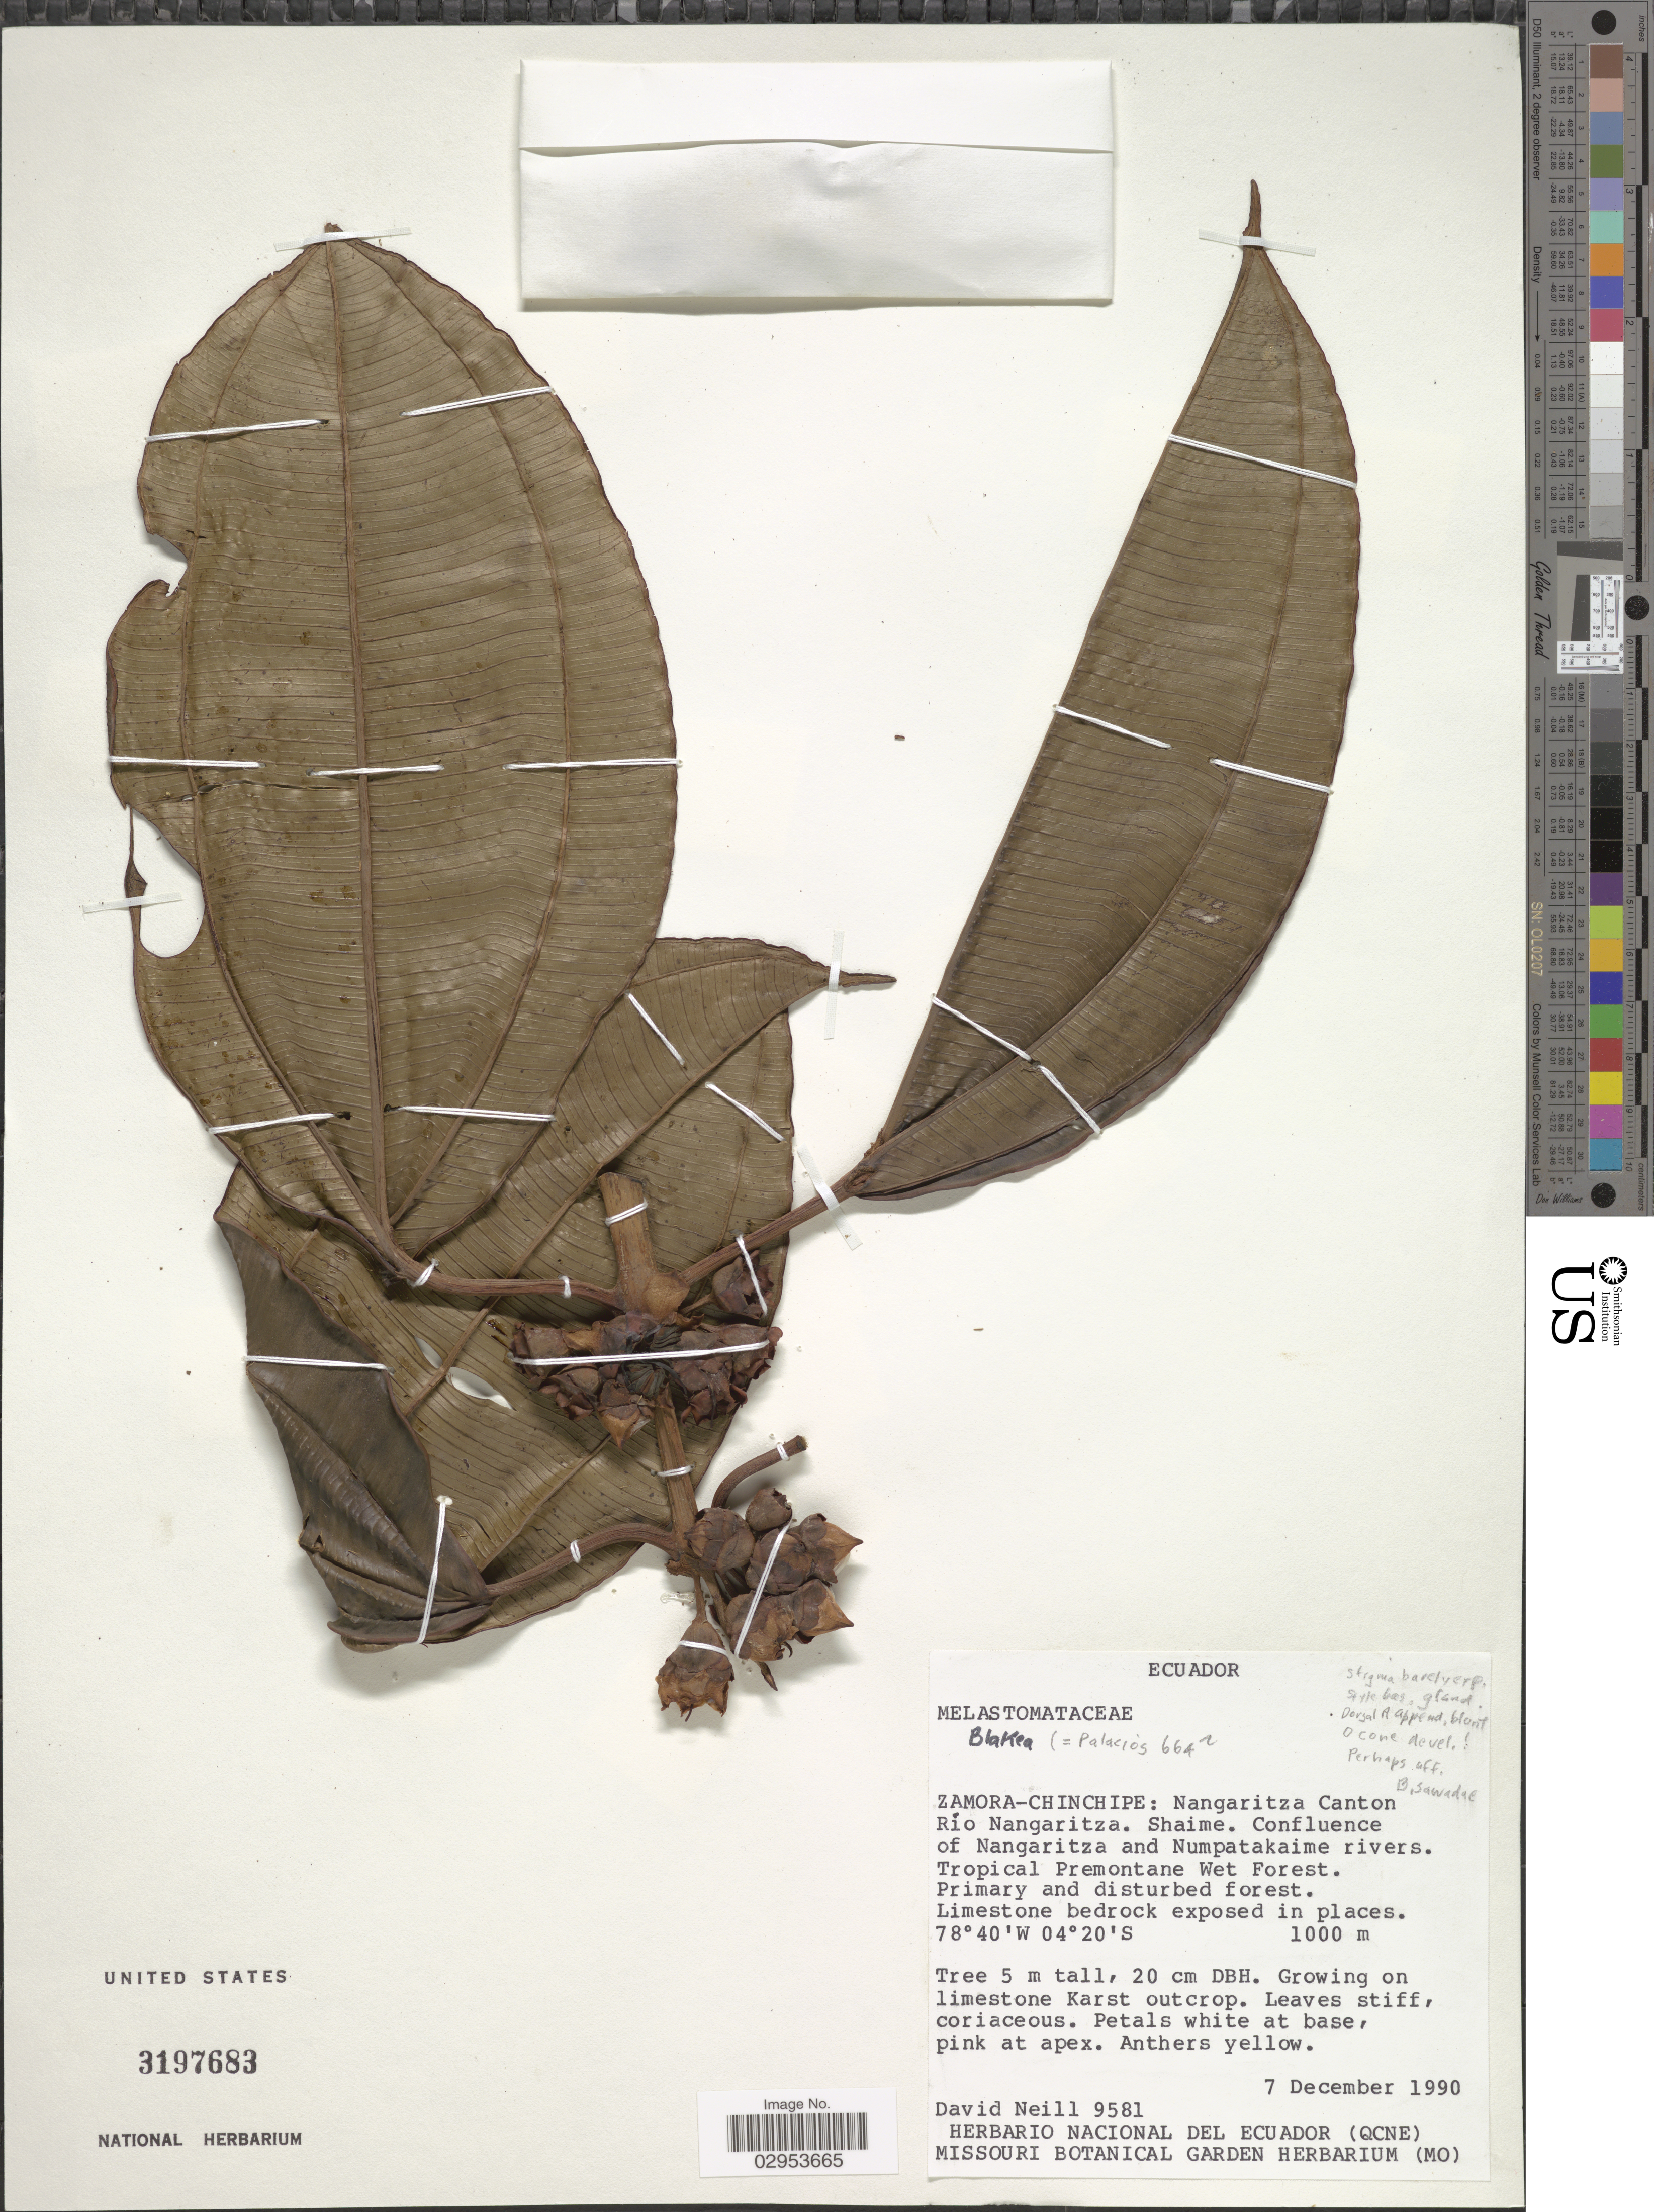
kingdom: Plantae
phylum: Tracheophyta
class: Magnoliopsida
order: Myrtales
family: Melastomataceae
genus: Blakea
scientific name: Blakea sp.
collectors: D. Neill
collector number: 9581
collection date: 1990-12-07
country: Ecuador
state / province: Zamora-Chinchipe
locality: Nagaritza Canton Río Nangaritza. Shaime. Confluence of Nangaritza and Numpatakaime rivers. Tropical Premontane Wet Forest.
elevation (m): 1000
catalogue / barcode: US 3197683